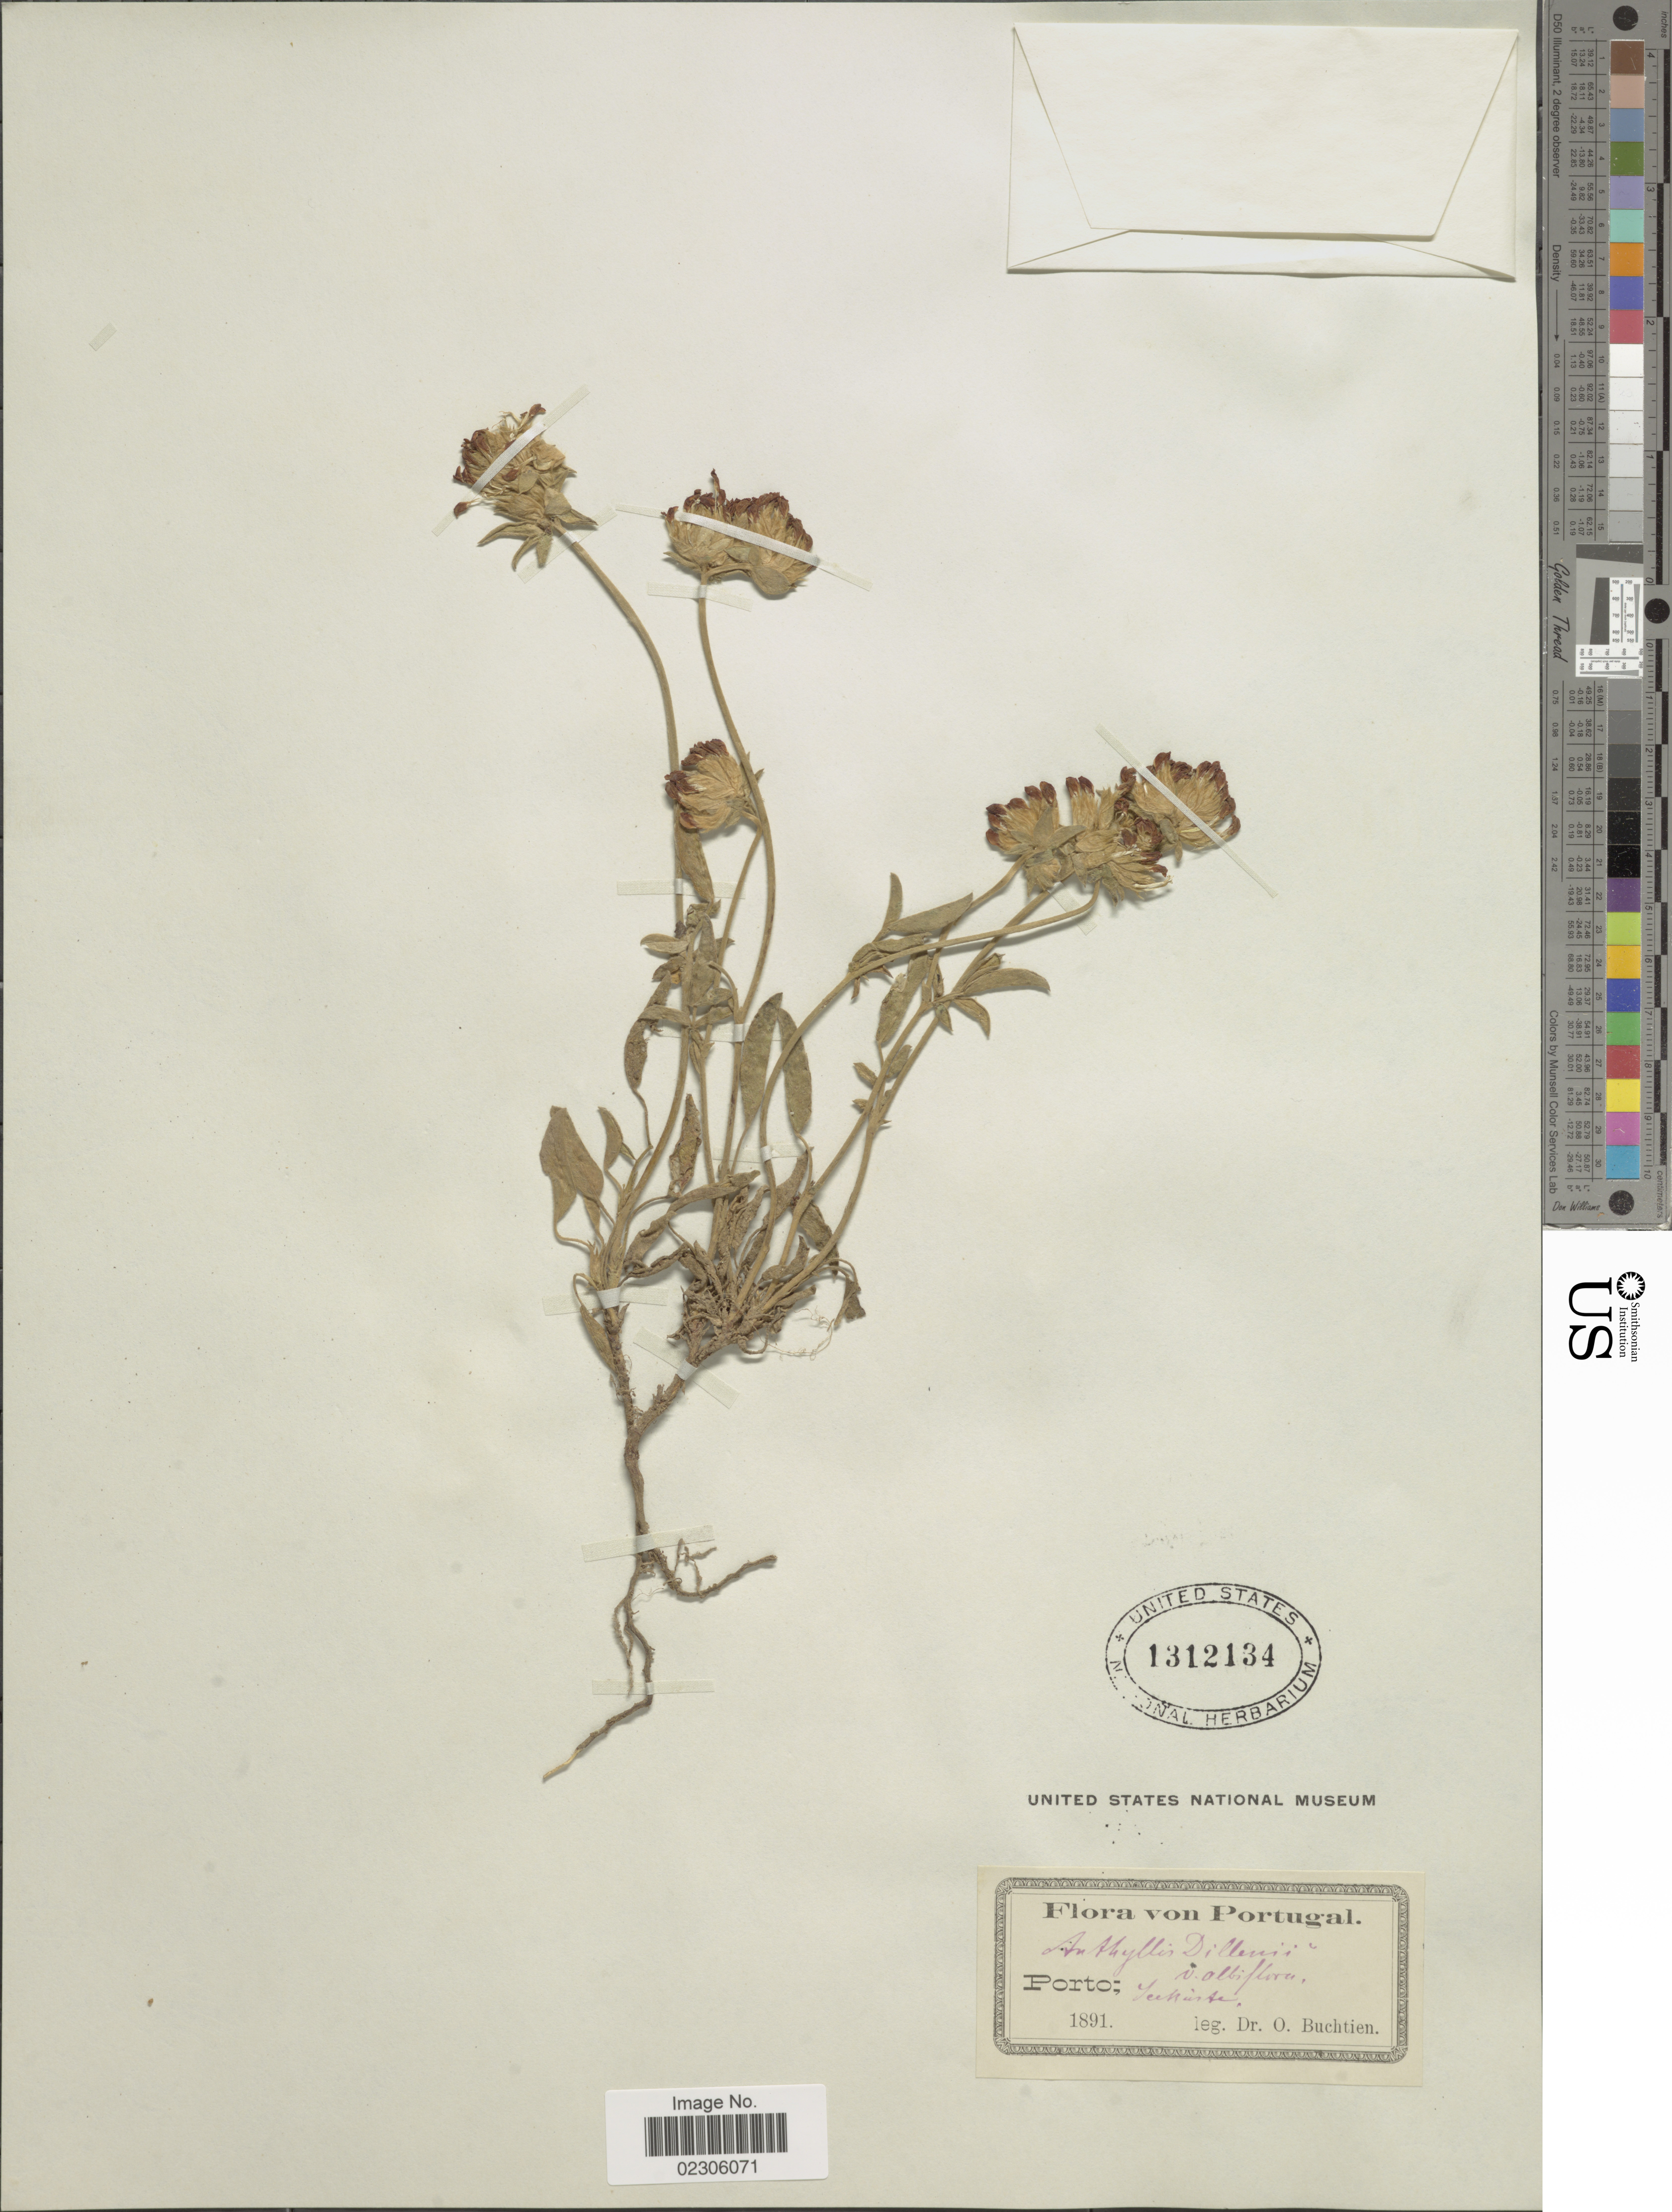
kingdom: Plantae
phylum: Tracheophyta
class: Magnoliopsida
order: Fabales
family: Fabaceae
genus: Anthyllis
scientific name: Anthyllis vulneraria subsp. iberica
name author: Jalas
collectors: O. Buchtien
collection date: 1891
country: Portugal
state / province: Porto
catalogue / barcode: US 1312134